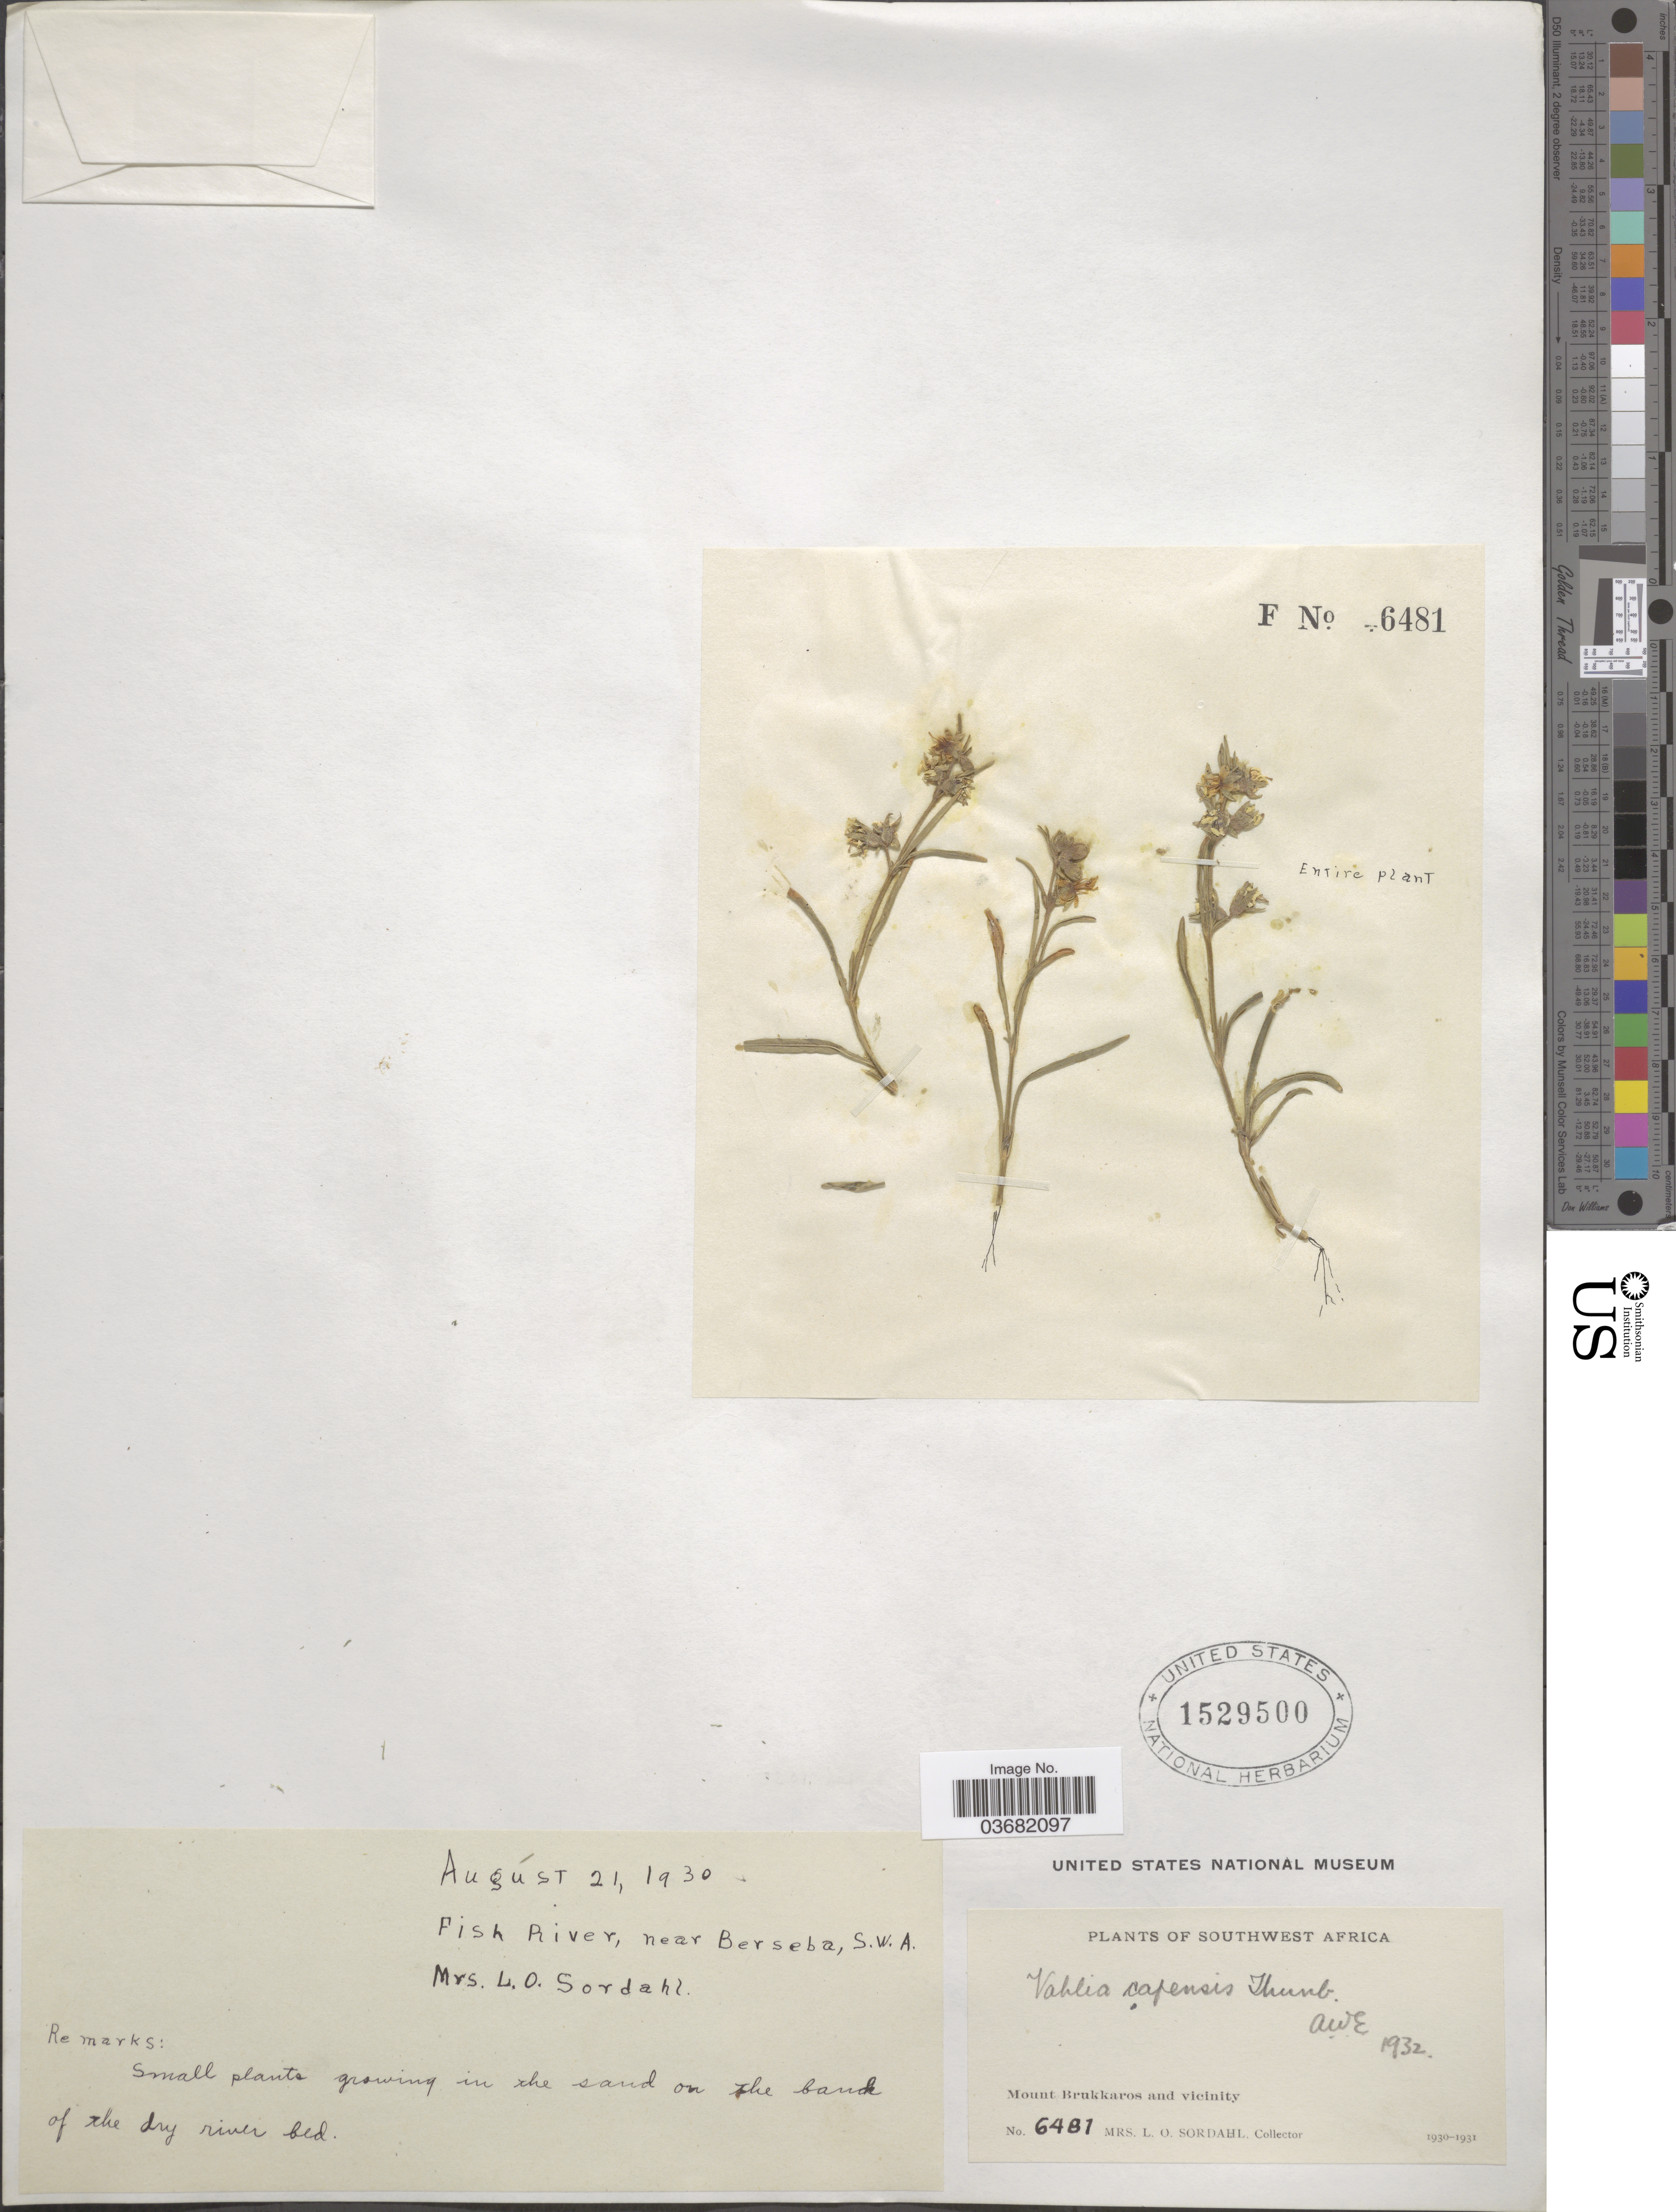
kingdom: Plantae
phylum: Tracheophyta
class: Magnoliopsida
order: Vahliales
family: Vahliaceae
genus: Vahlia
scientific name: Vahlia capensis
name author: (L. f.) Thunb.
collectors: L. Sordahl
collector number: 6481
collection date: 1930-08-21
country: Namibia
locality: Southwest Africa. Mount Brukkaros and vicinity. Fish River, near Berseba.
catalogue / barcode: US 1529500